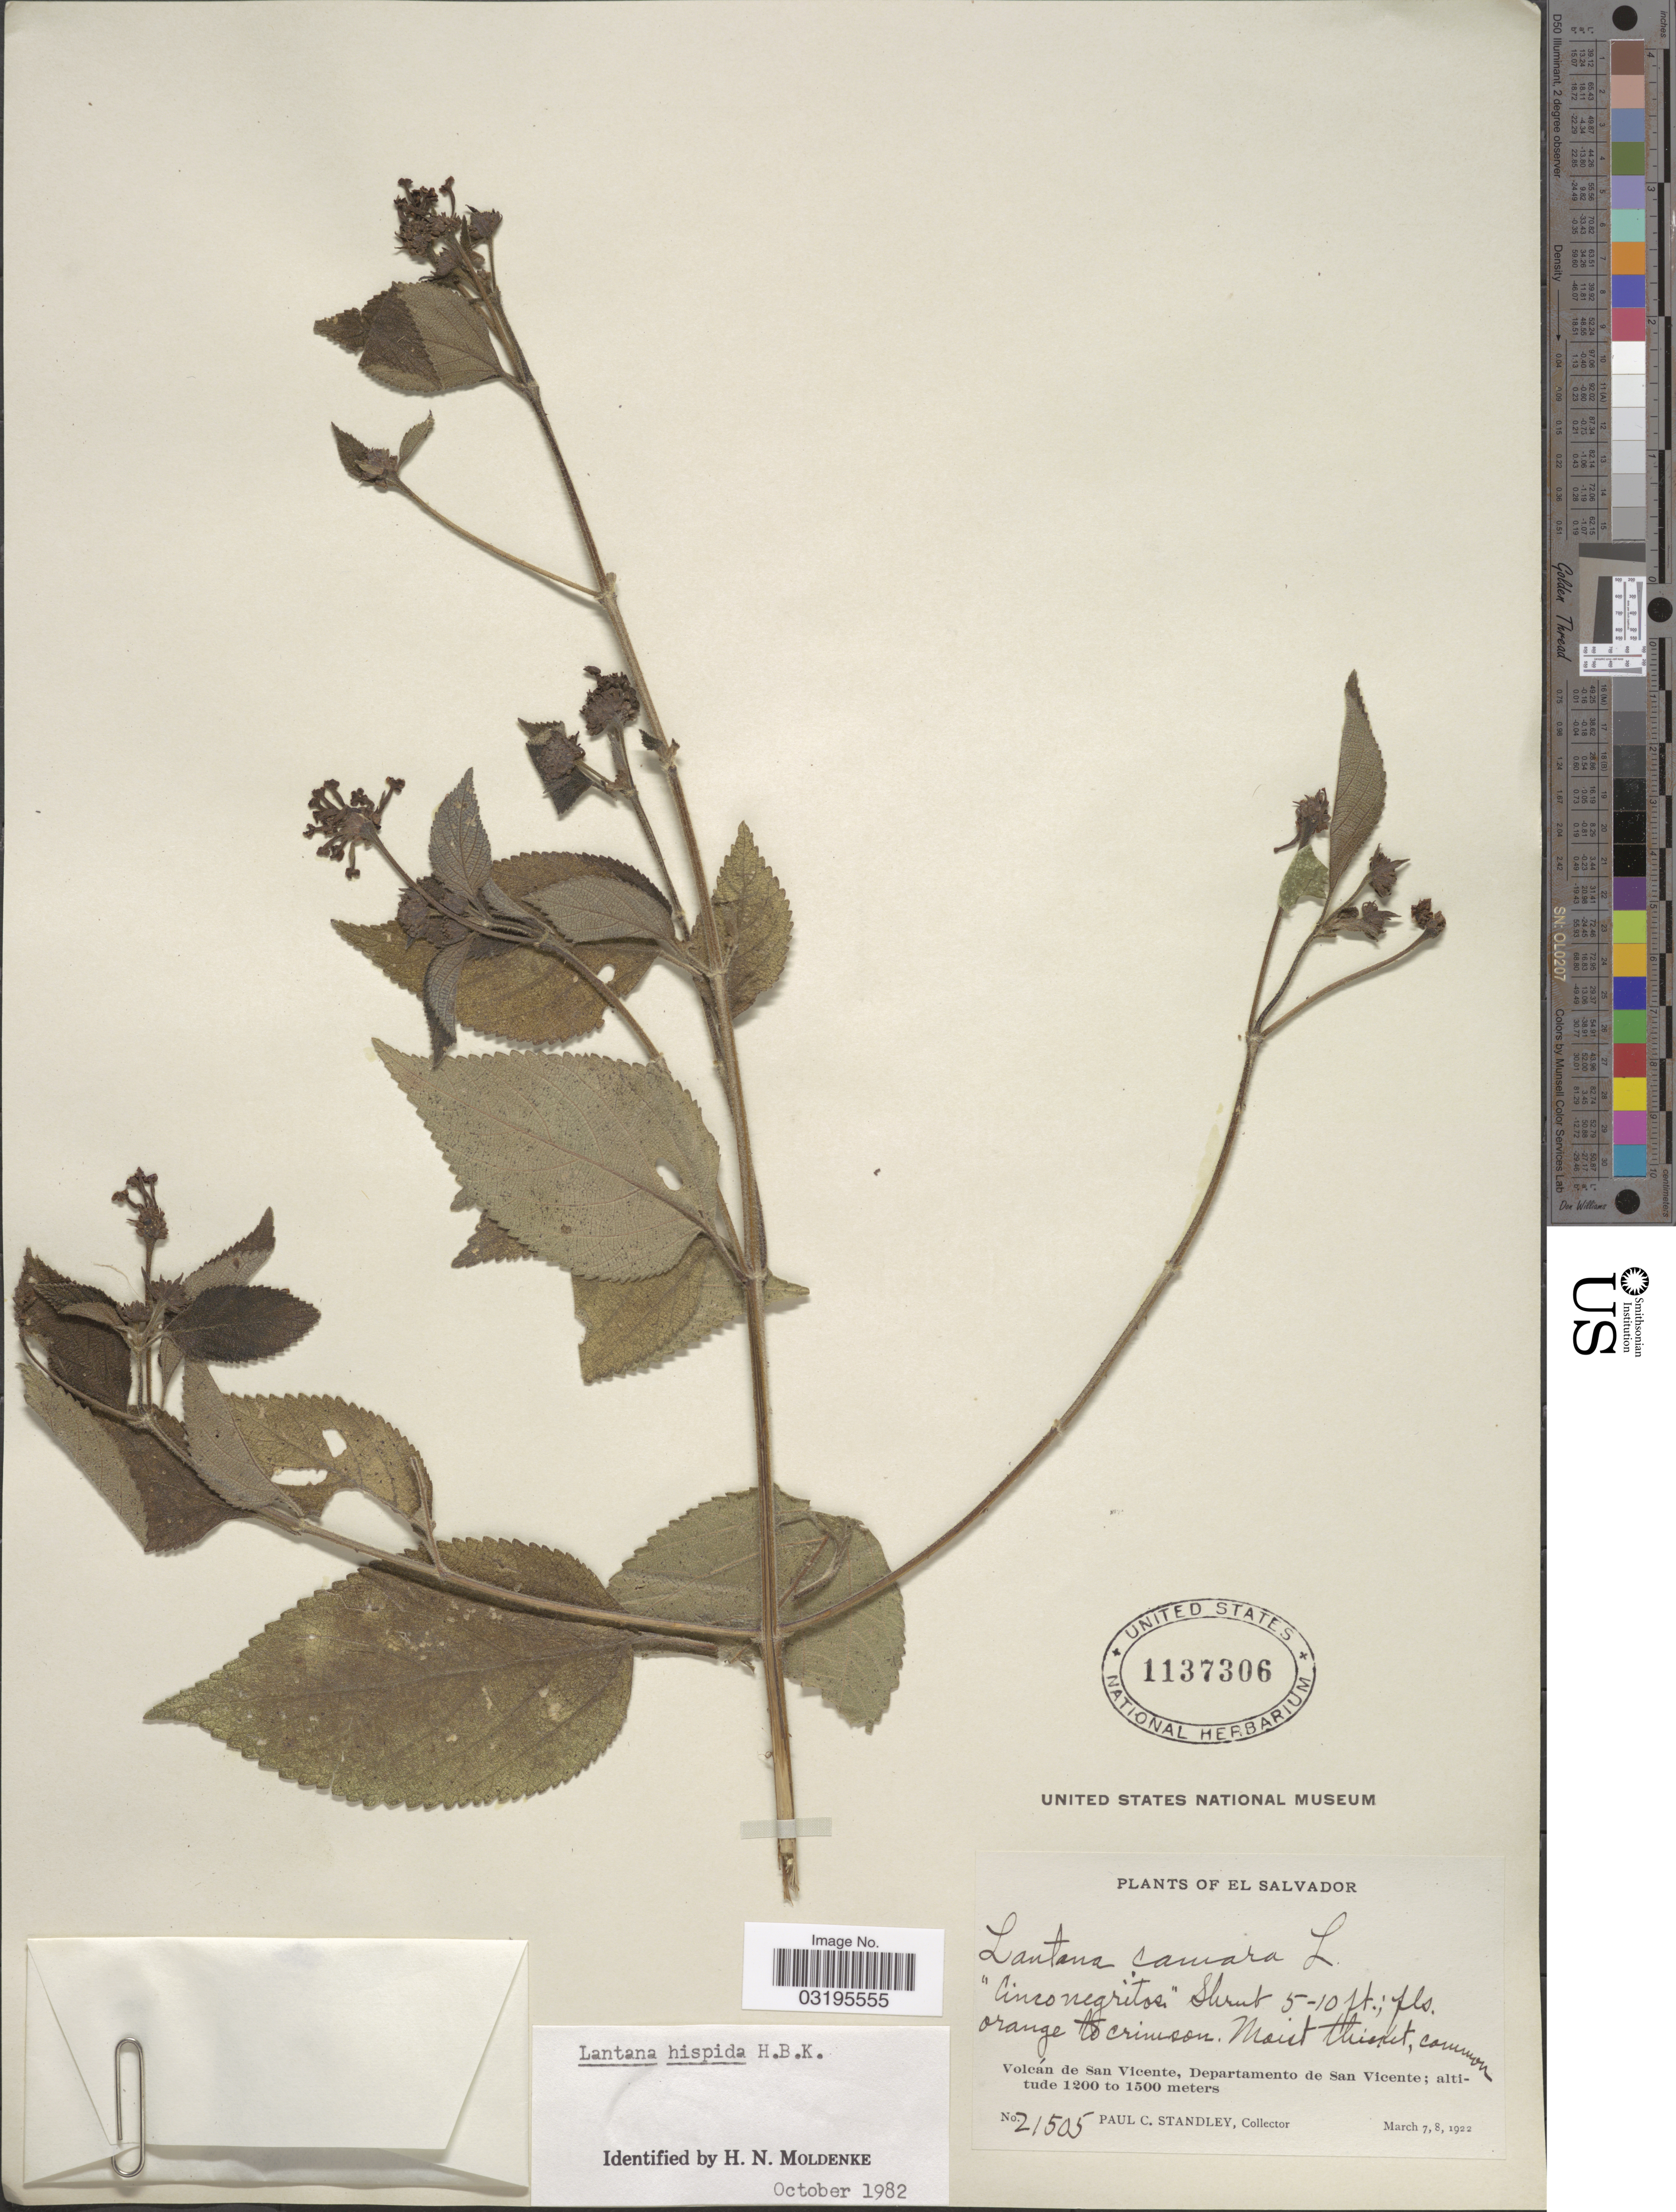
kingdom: Plantae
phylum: Tracheophyta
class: Magnoliopsida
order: Lamiales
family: Verbenaceae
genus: Lantana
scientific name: Lantana hispida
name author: Kunth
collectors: P. C. Standley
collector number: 21505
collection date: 1922-03-07/1922-03-08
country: El Salvador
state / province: San Vincente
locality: Volcán de San Vicente, Departamento de San Vicente.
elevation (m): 1200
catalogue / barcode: US 1137306